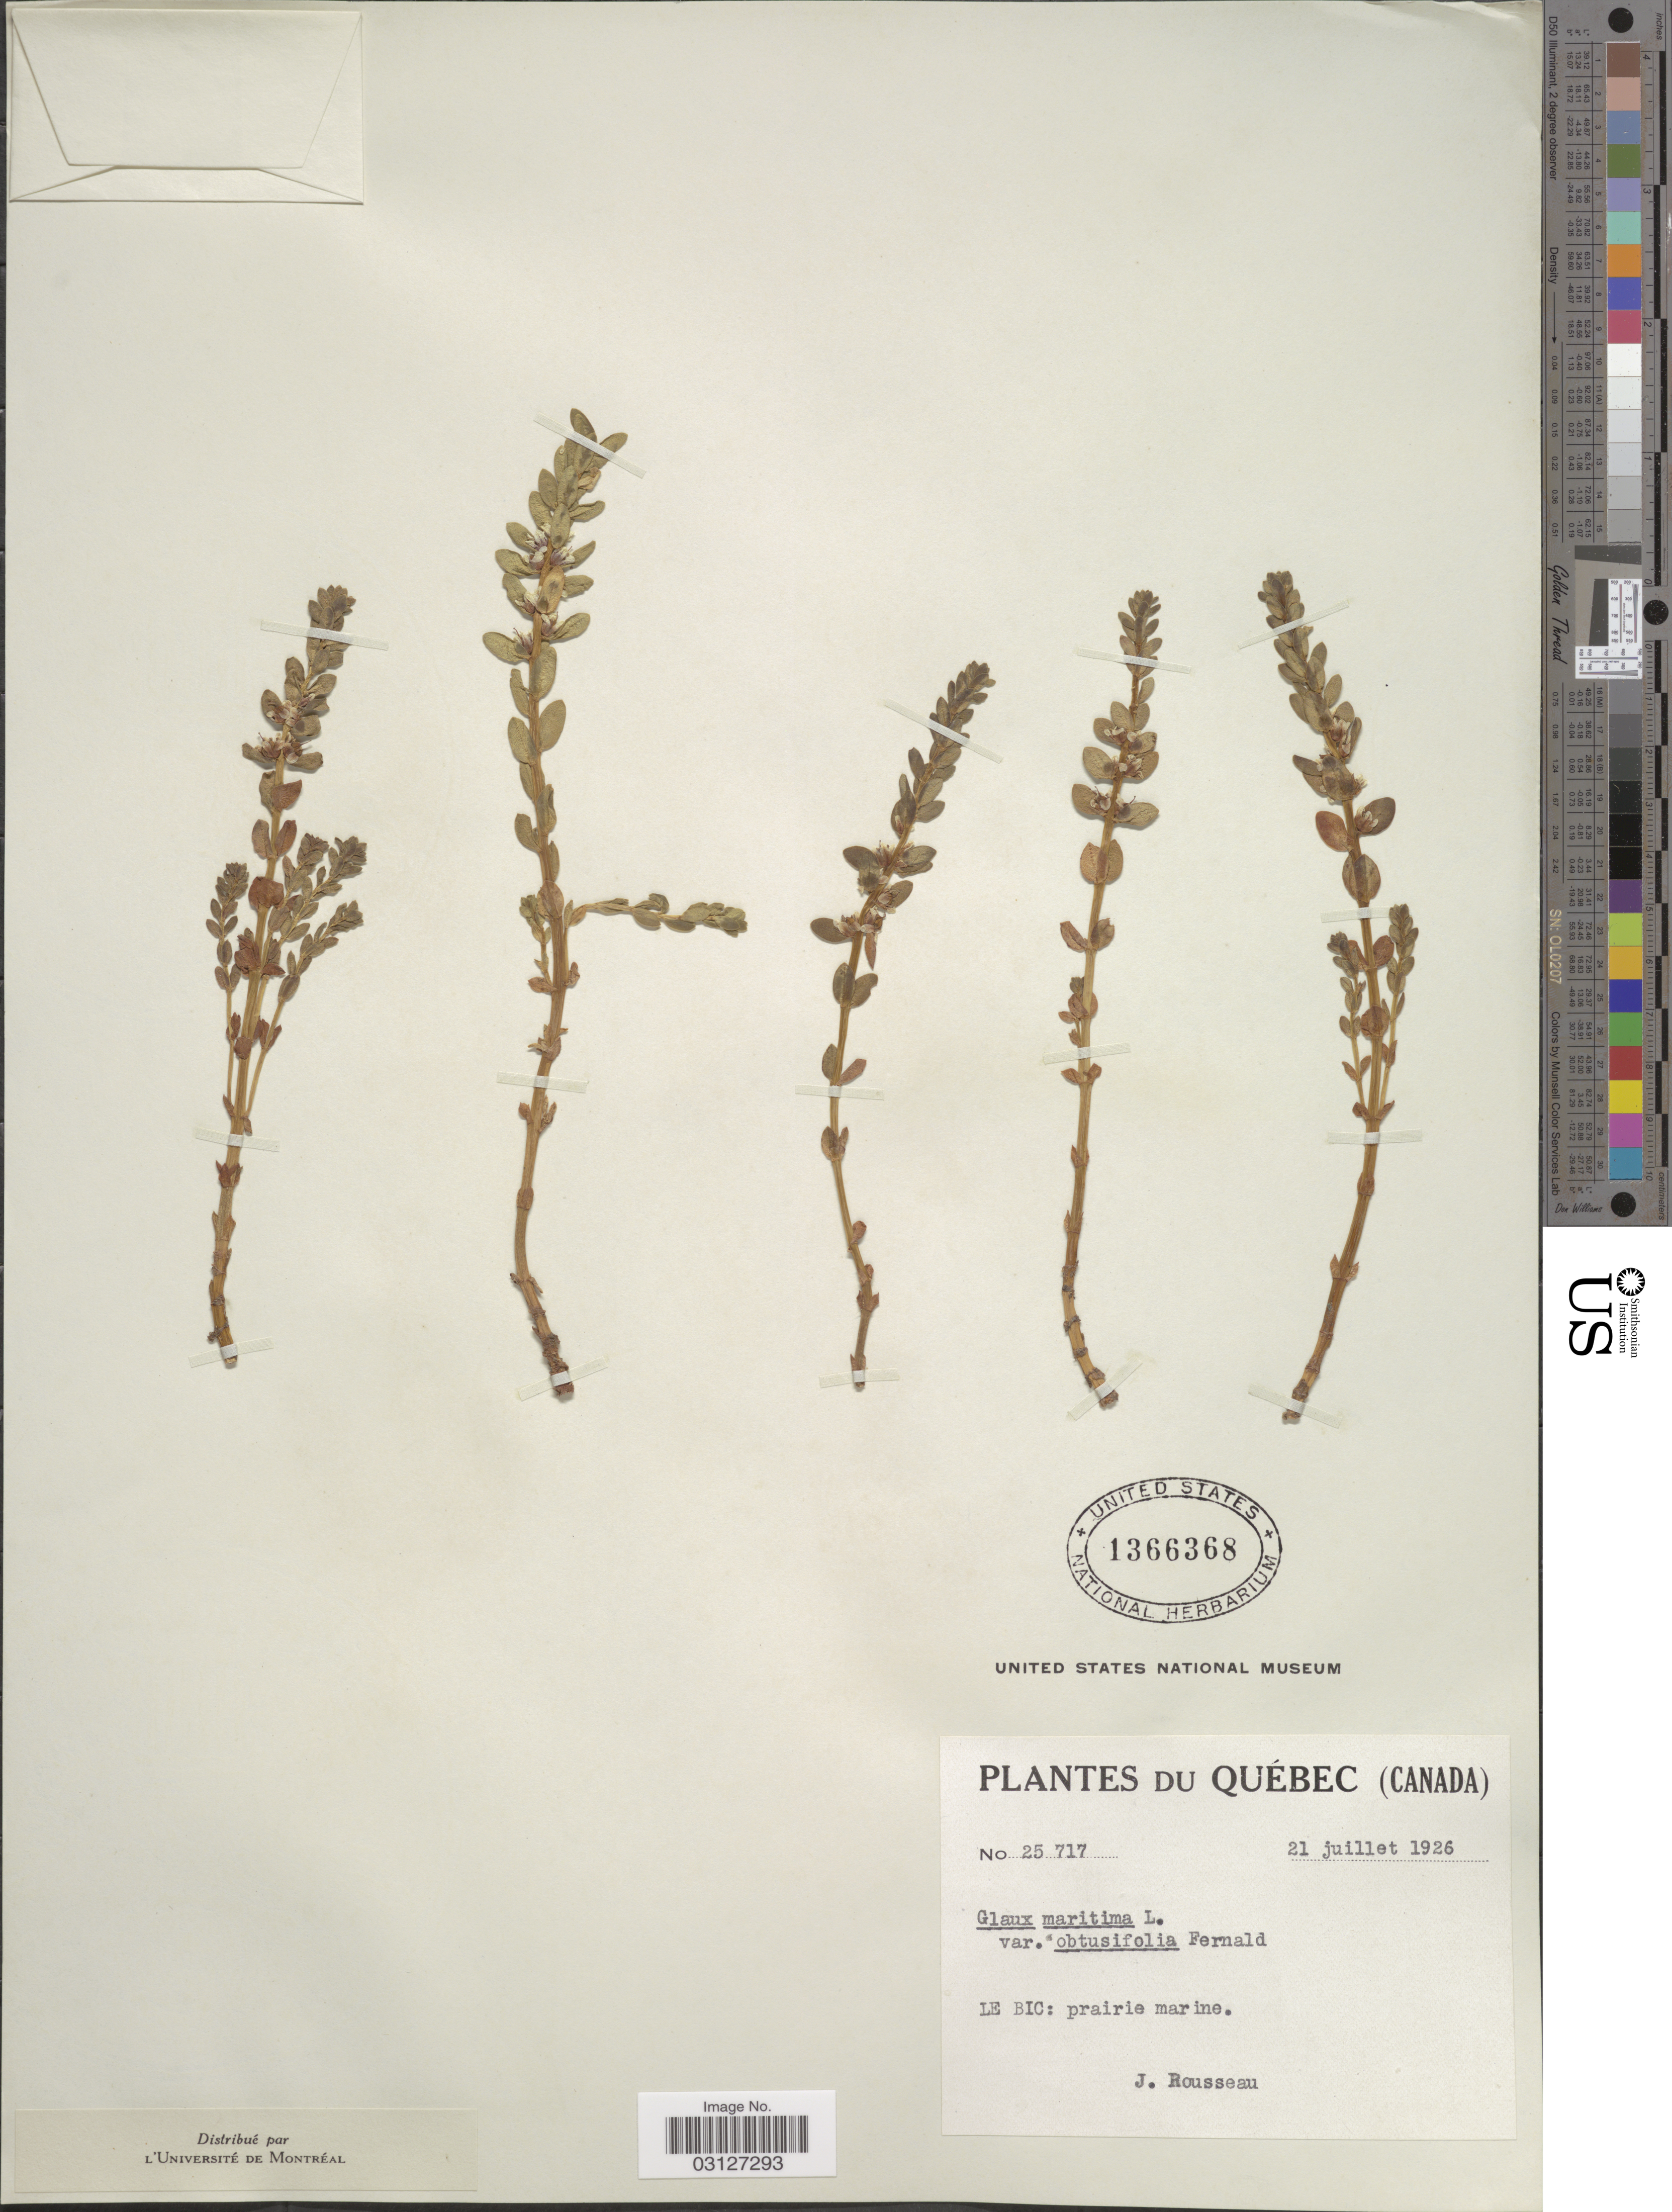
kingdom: Plantae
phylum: Tracheophyta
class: Magnoliopsida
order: Ericales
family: Primulaceae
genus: Glaux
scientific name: Glaux maritima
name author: L.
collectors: J. Rousseau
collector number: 25717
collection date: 1926-07-21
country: Canada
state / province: Quebec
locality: Le Bic: prairie marine.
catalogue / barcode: US 1366368